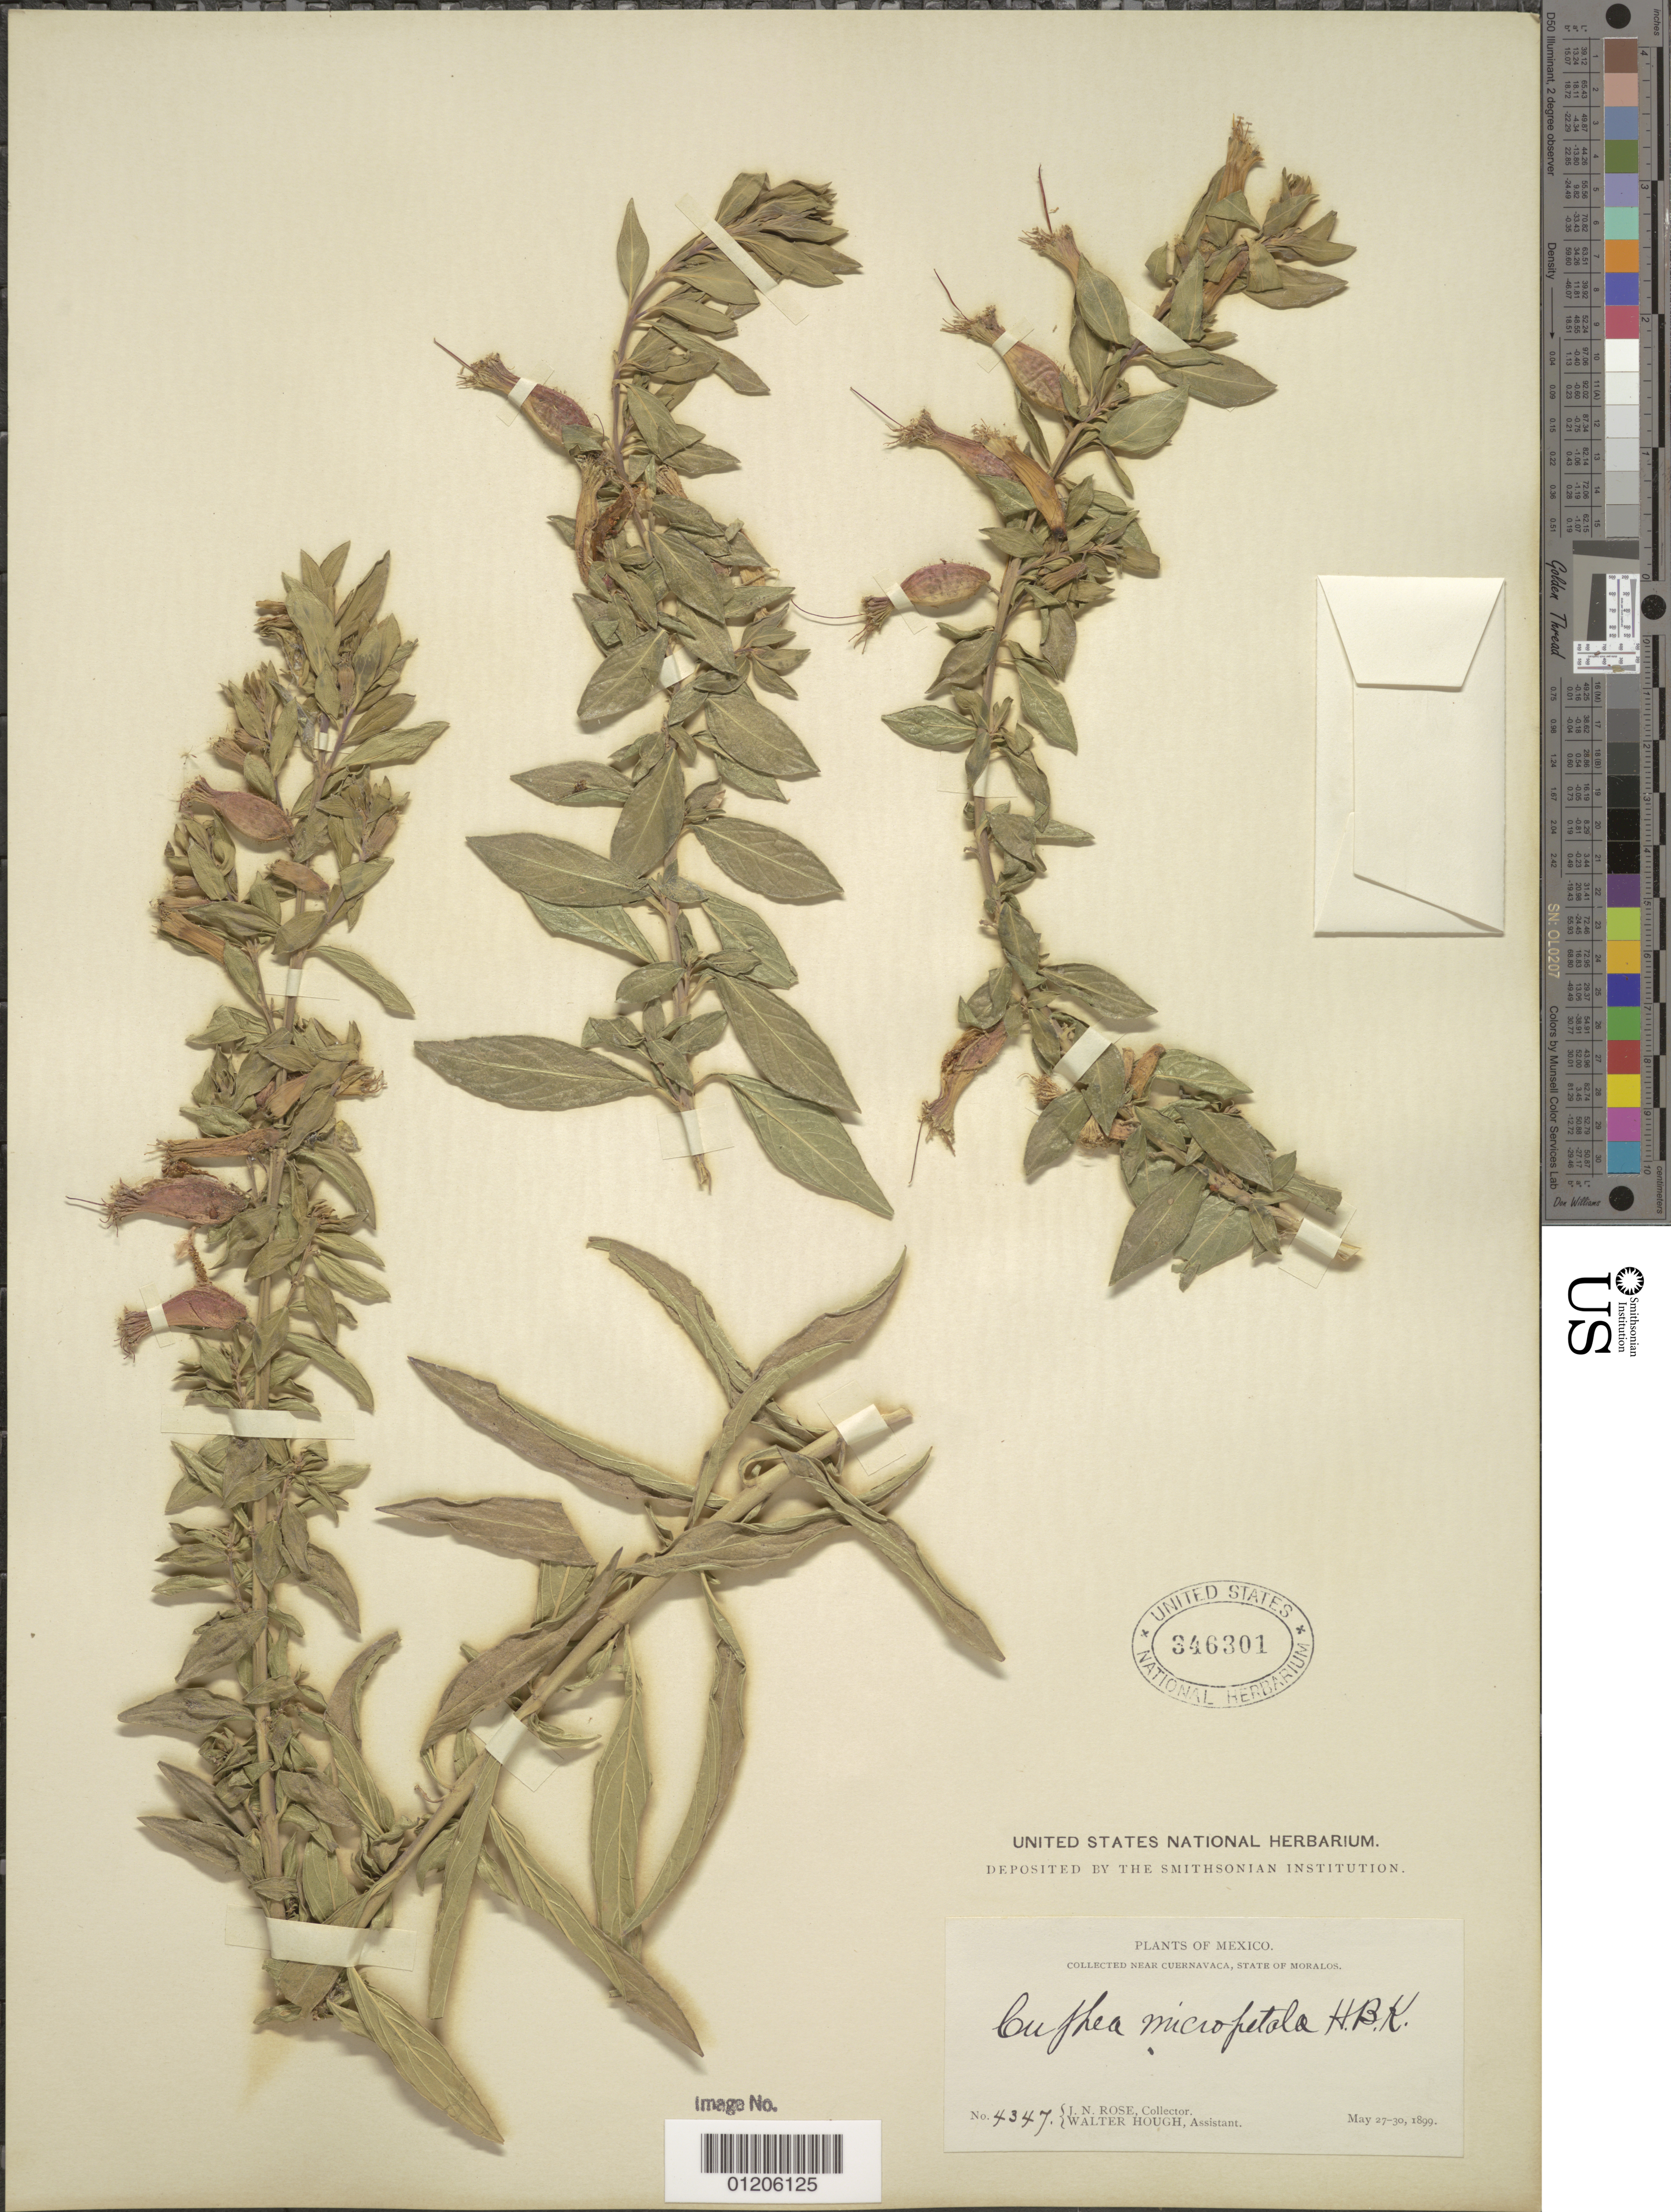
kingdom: Plantae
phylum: Tracheophyta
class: Magnoliopsida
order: Myrtales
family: Lythraceae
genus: Cuphea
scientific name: Cuphea micropetala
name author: Kunth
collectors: J. N. Rose & W. Hough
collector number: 4347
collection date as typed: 27 May 1899 to 30 May 1899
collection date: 1899-05-27/1899-05-30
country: Mexico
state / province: Morelos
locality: Near Cuernavacea.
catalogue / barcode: US 346301